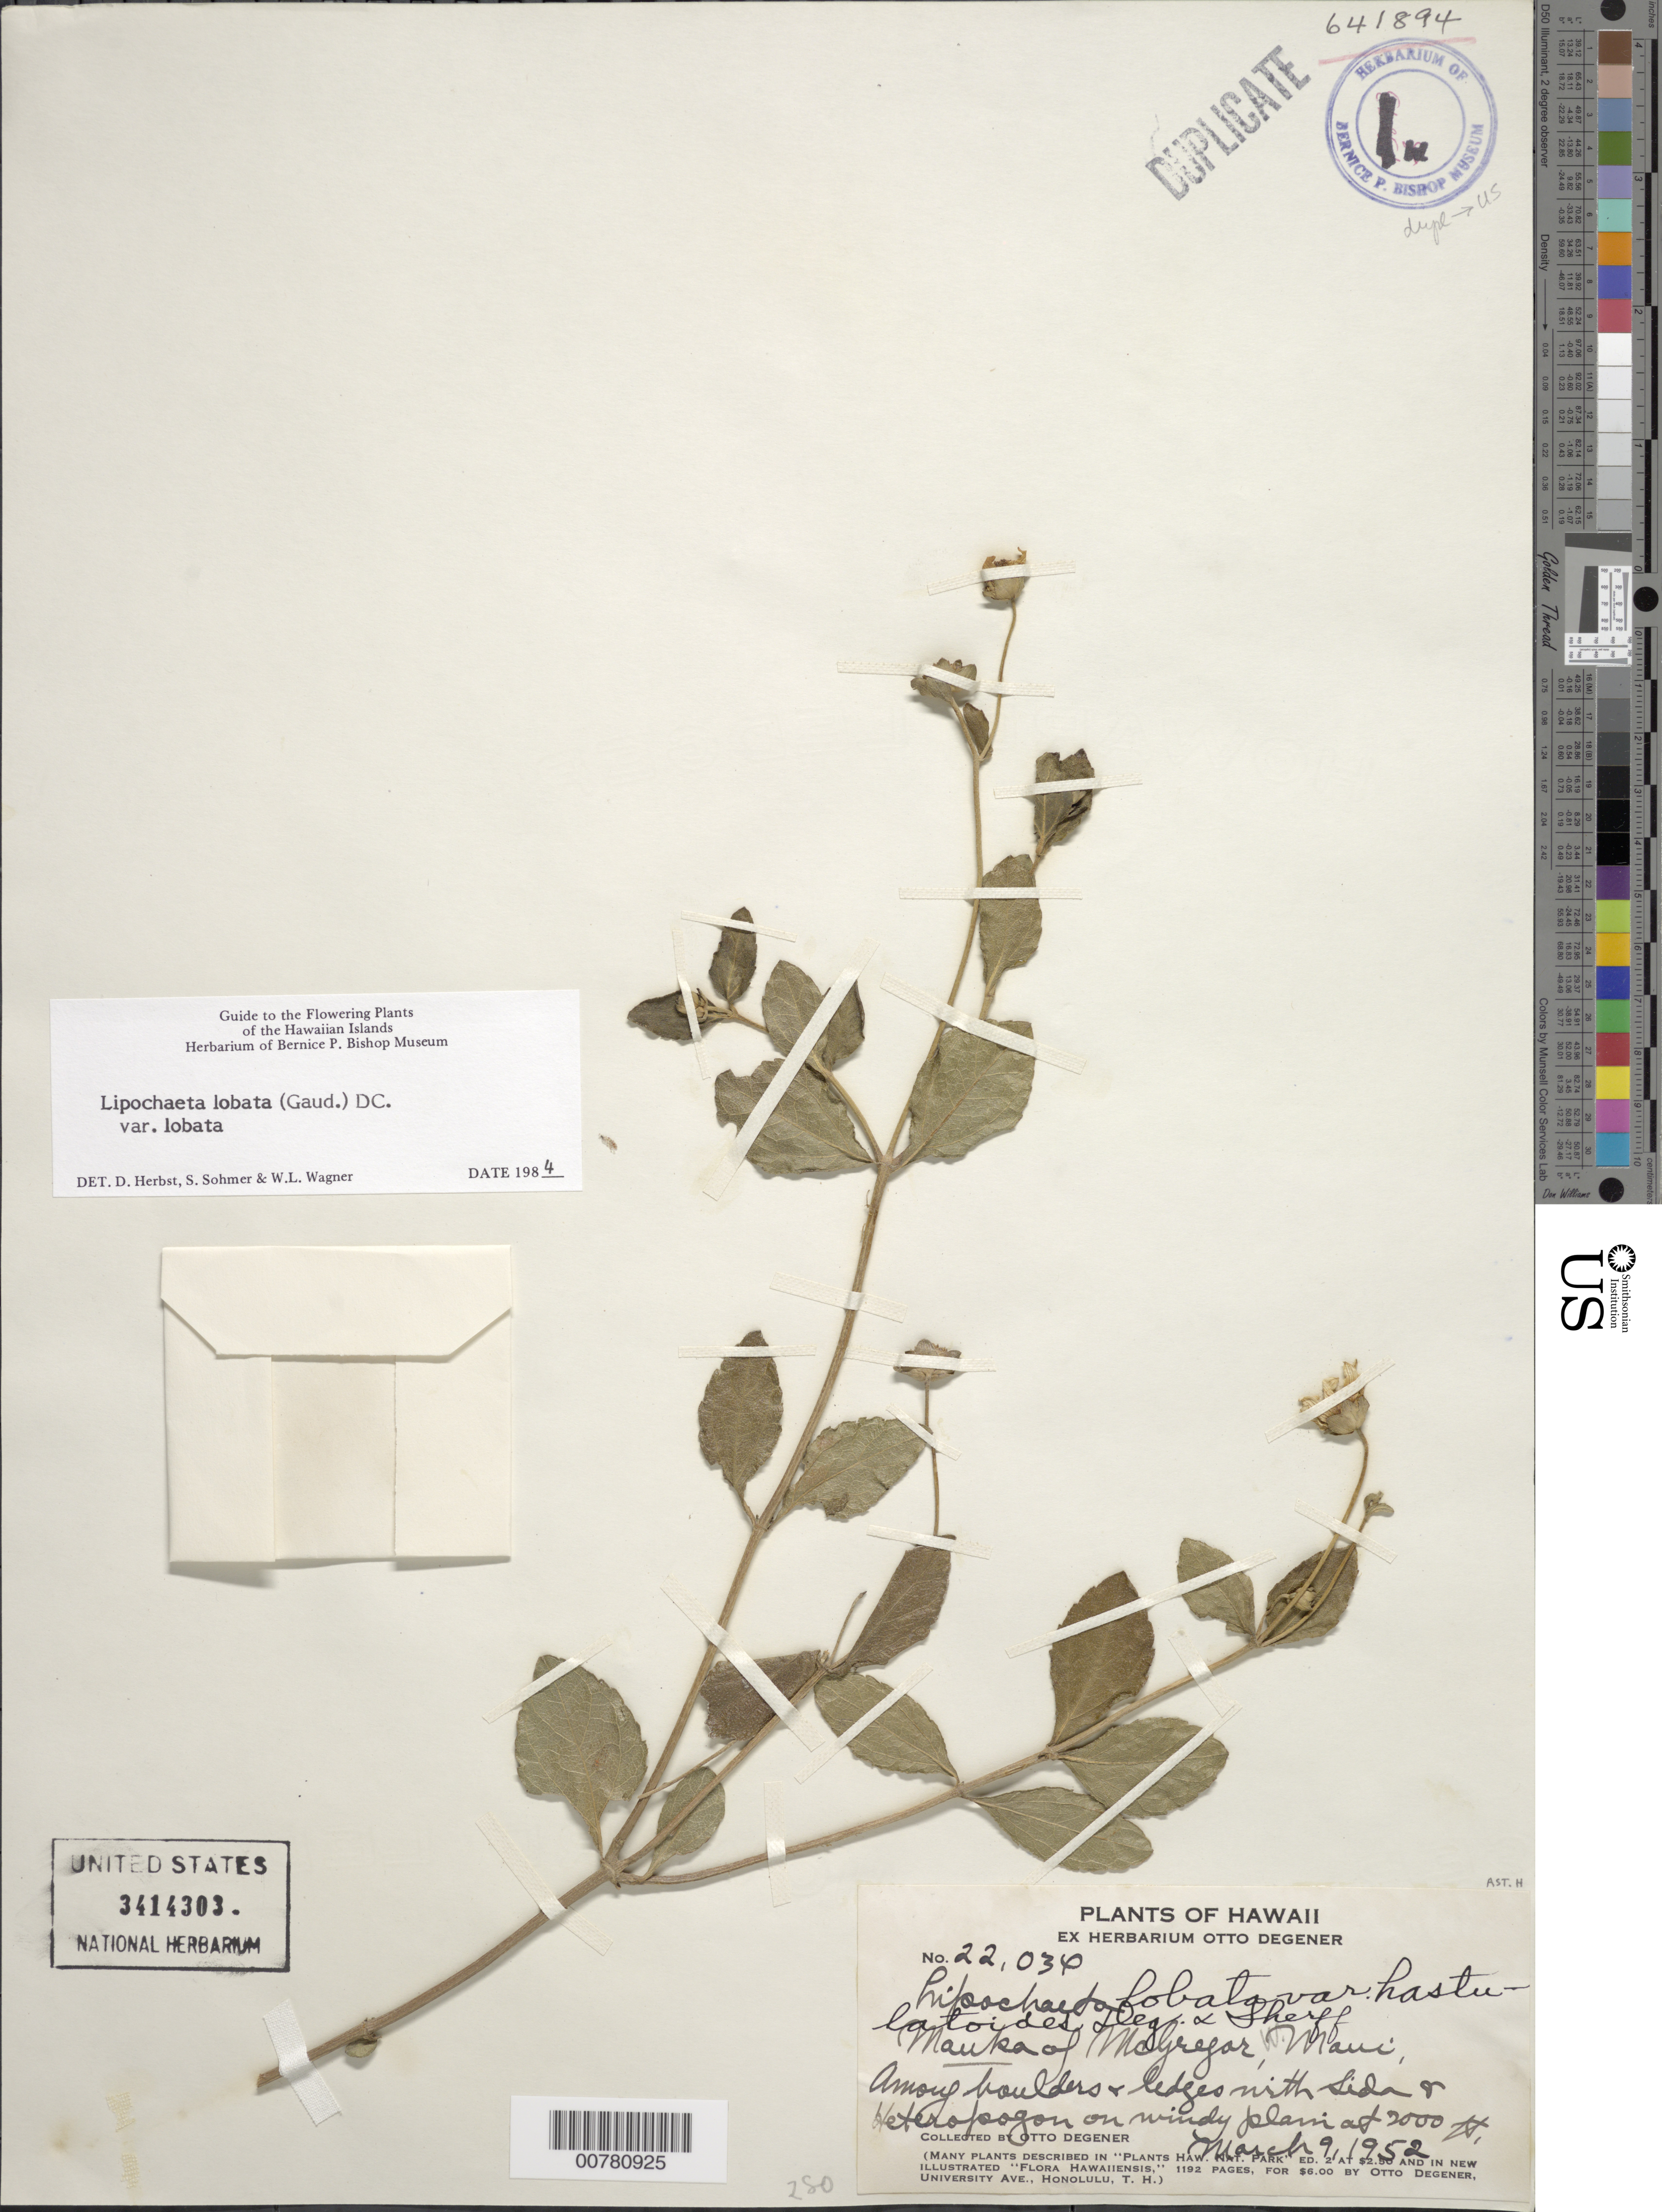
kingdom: Plantae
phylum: Tracheophyta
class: Magnoliopsida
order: Asterales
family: Asteraceae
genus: Lipochaeta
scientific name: Lipochaeta lobata var. lobata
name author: (Gaudich.) DC.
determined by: Wagner, W. L.; Herbst, D. R.; Sohmer, S. H.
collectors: O. Degener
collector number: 22036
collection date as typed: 9 Mar 1952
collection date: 1952-03-09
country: United States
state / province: Hawaii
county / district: Maui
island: Maui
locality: Mauka of McGregor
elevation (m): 609.6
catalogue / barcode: US 3414303